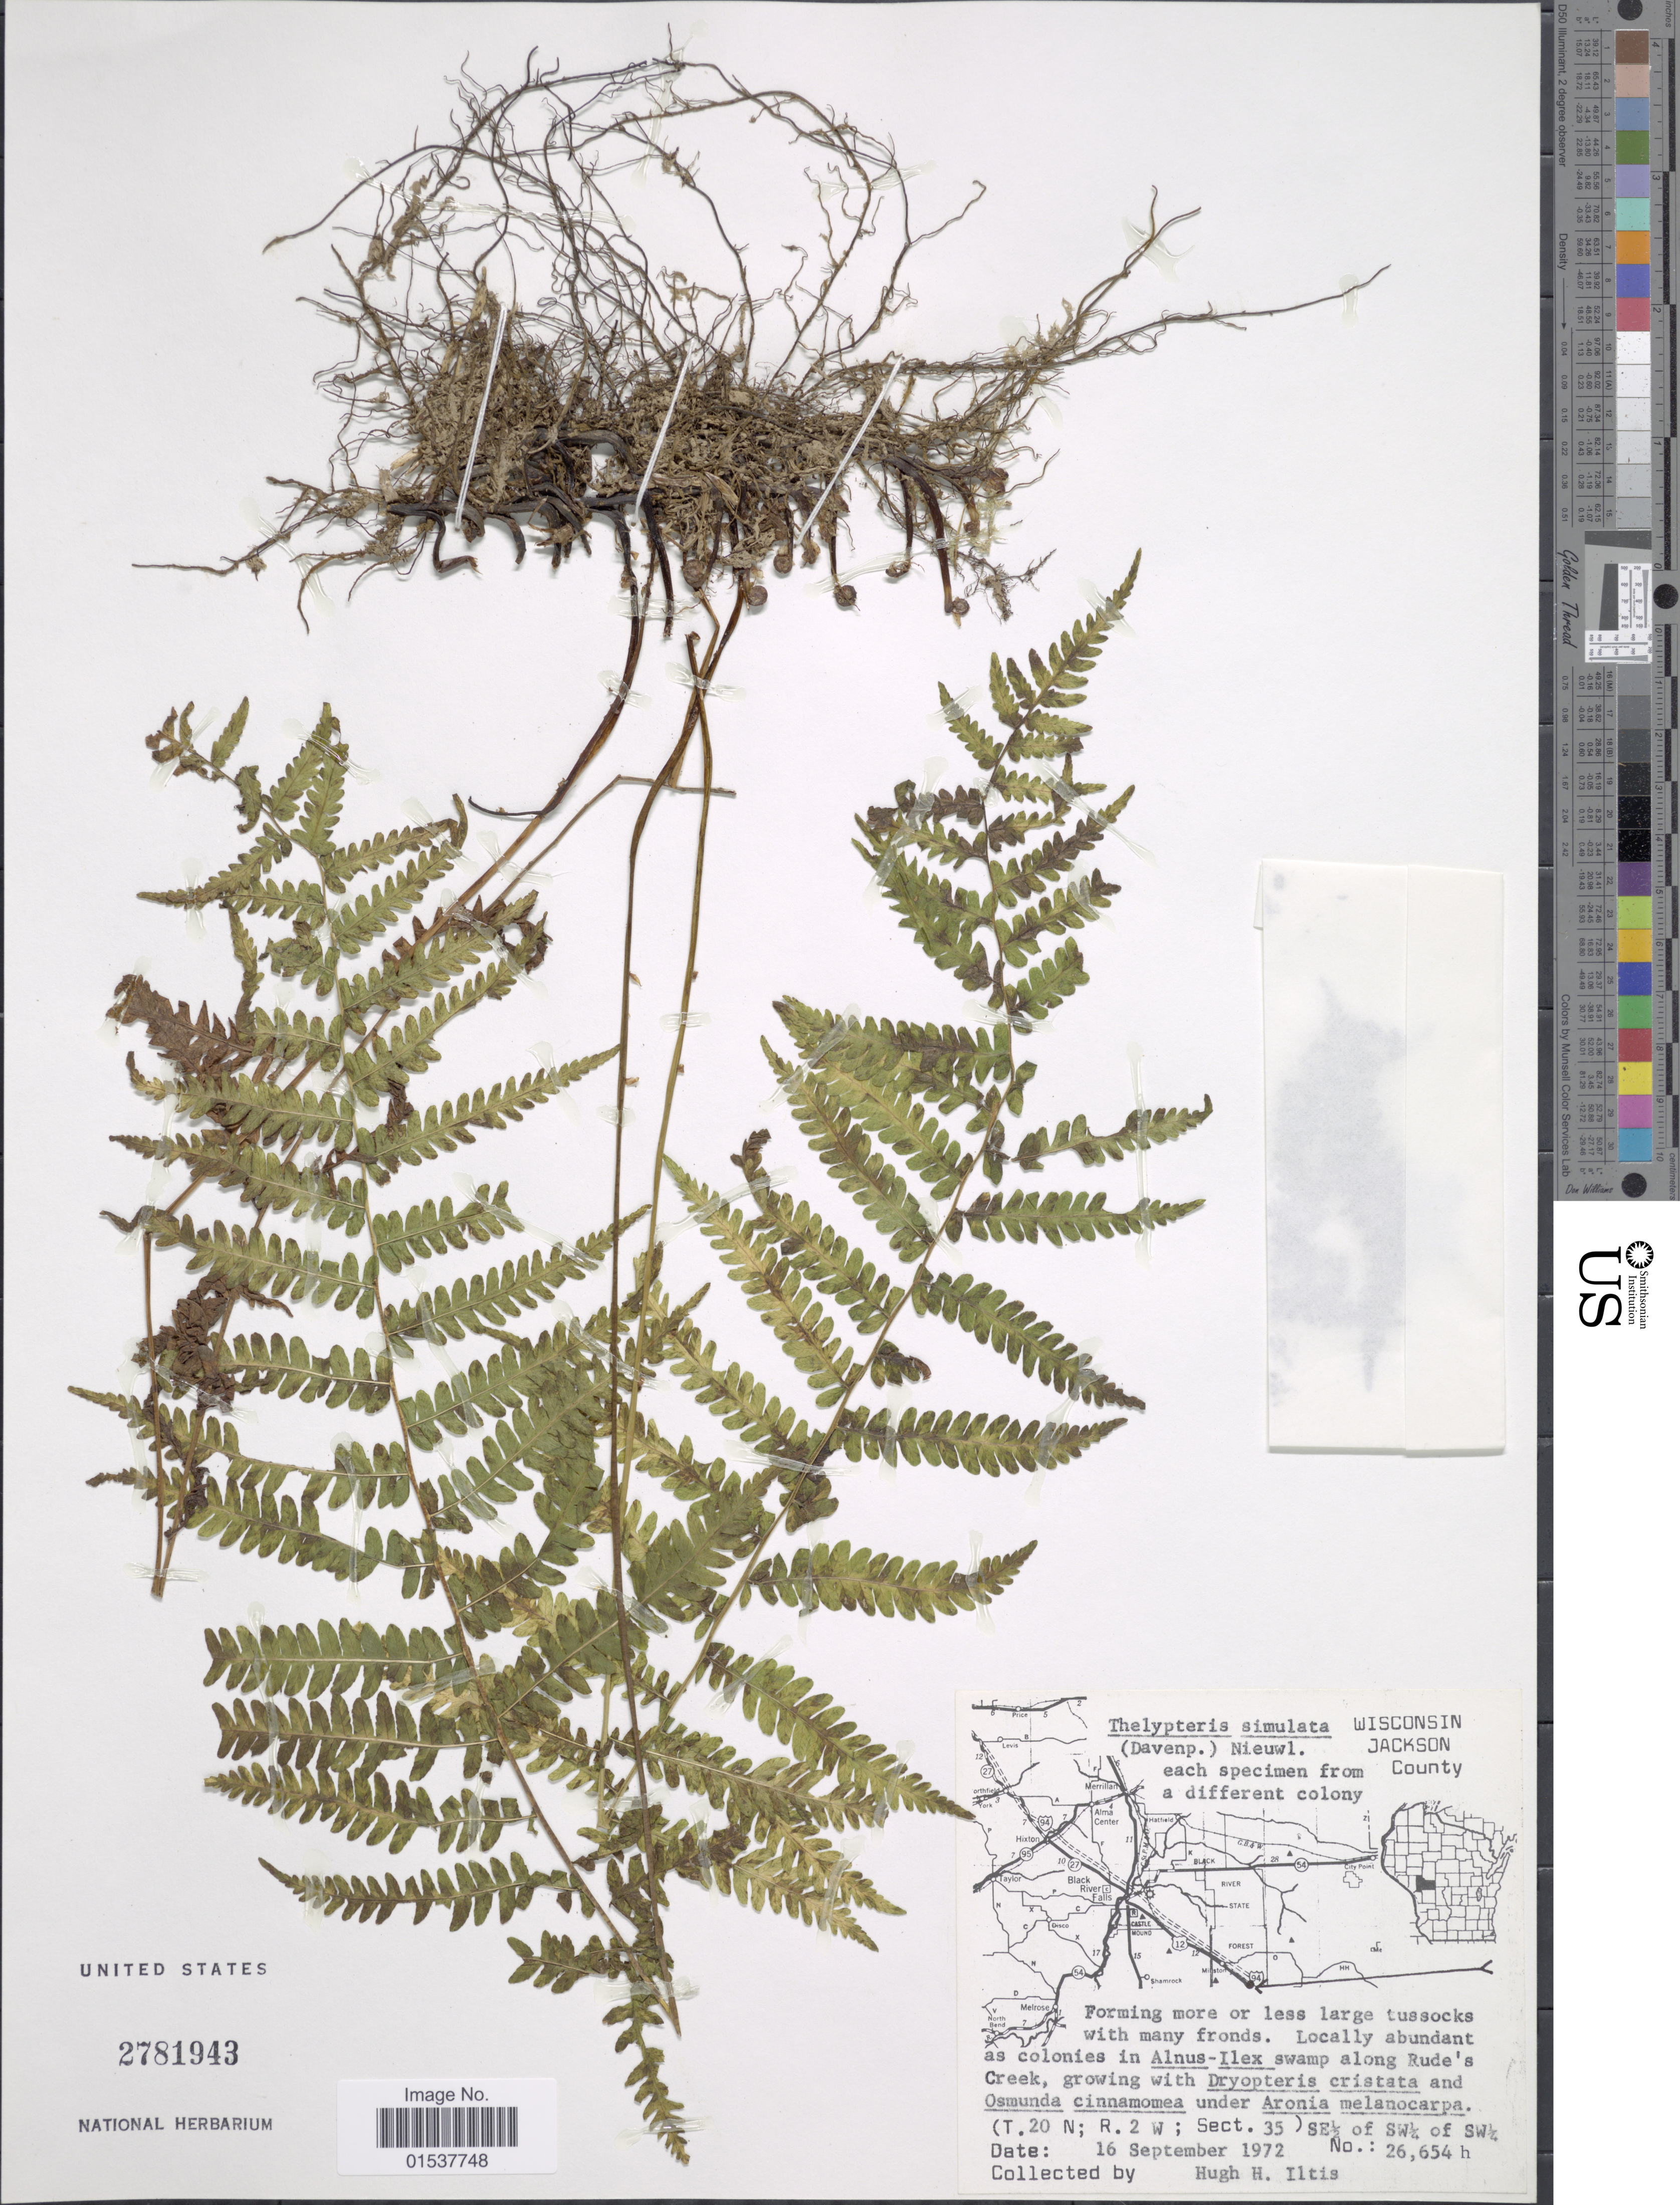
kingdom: Plantae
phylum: Tracheophyta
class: Polypodiopsida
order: Polypodiales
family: Thelypteridaceae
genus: Parathelypteris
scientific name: Parathelypteris simulata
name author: (Davenp.) Holttum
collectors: H. H. Iltis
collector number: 26654h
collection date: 1972-09-16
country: United States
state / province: Wisconsin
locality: Wisconsin, Jackson County, (T.20N; R.2W; Sect. 35) SE 1/2 of SW 1/4 of SW 1/4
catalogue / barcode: US 2781943